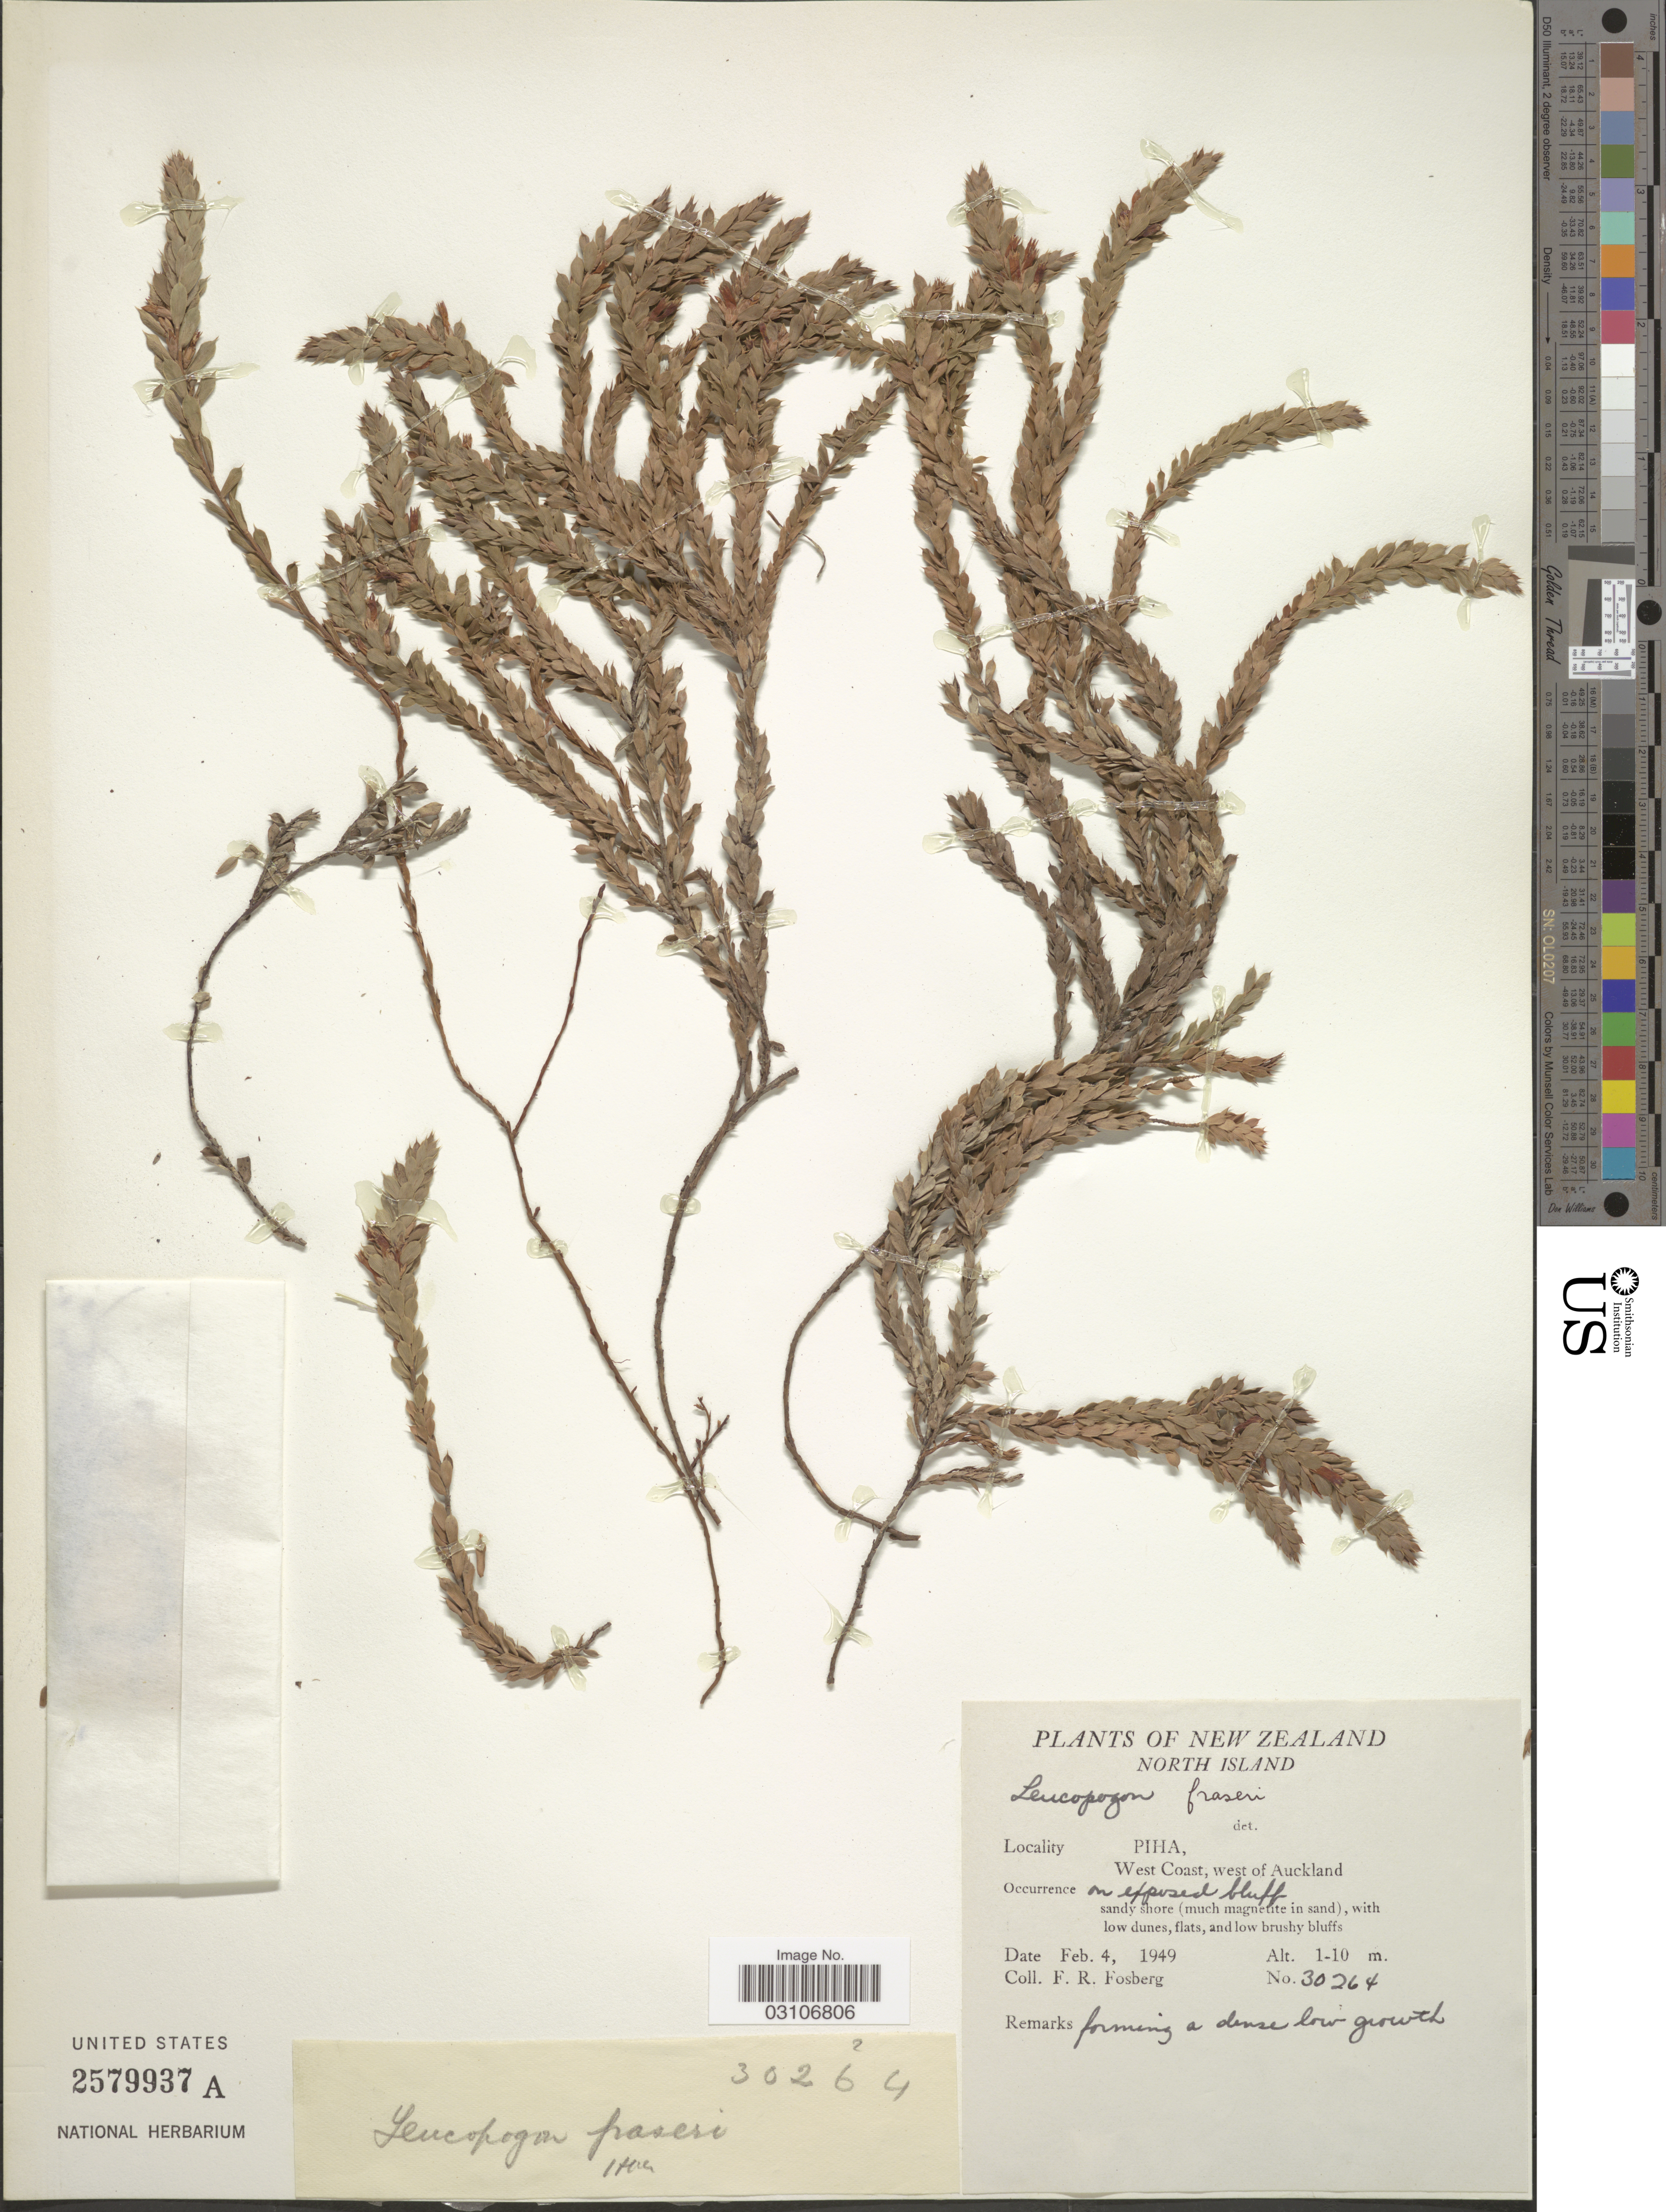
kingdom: Plantae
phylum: Tracheophyta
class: Magnoliopsida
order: Ericales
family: Ericaceae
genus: Leucopogon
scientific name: Leucopogon fraseri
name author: A. Cunn.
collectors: F. R. Fosberg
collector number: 30264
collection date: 1949-02-04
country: New Zealand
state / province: Auckland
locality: North Island. PIHA, West Coast, west of Auckland.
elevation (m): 1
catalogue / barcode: US 2579937